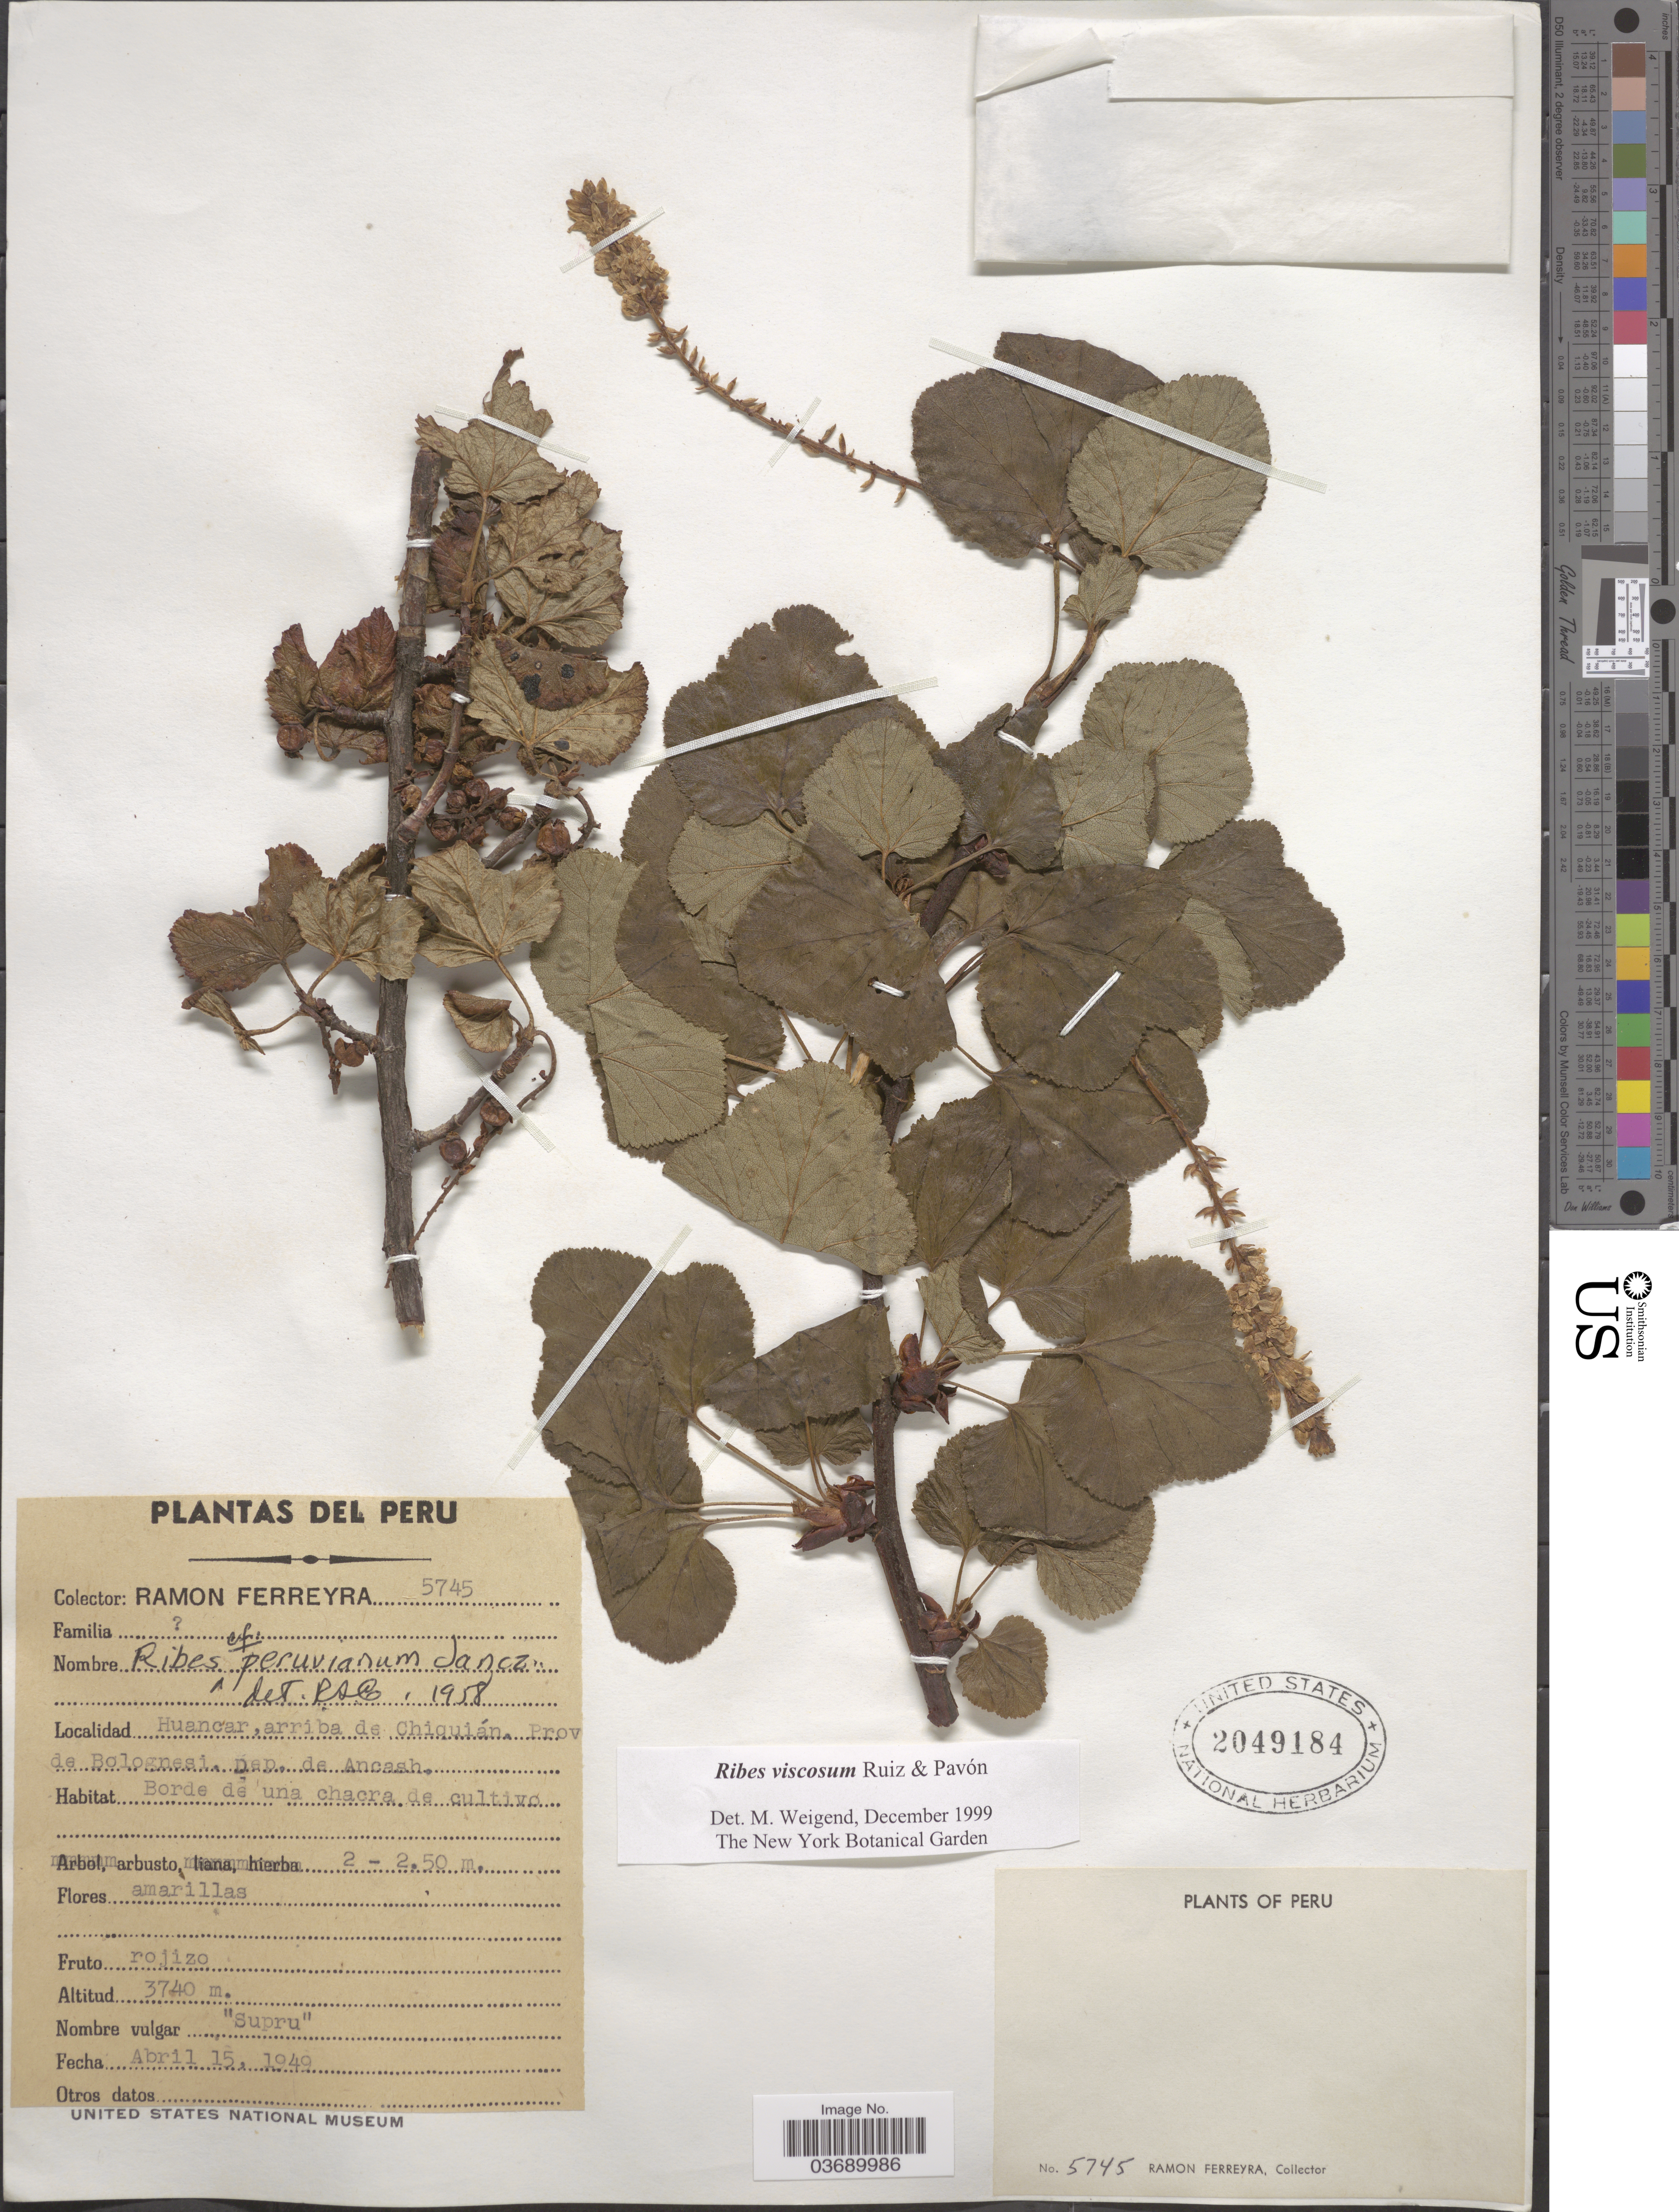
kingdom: Plantae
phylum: Tracheophyta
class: Magnoliopsida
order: Saxifragales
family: Grossulariaceae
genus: Ribes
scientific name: Ribes viscosum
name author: Cels ex Dum. Cours.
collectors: R. A. Ferreyra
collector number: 5745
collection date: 1949-04-15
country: Peru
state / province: Ancash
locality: Huancar, arriba de Chiquián, Prov. de Bolognesi, Dep. de Ancash.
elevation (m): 3740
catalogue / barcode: US 2049184